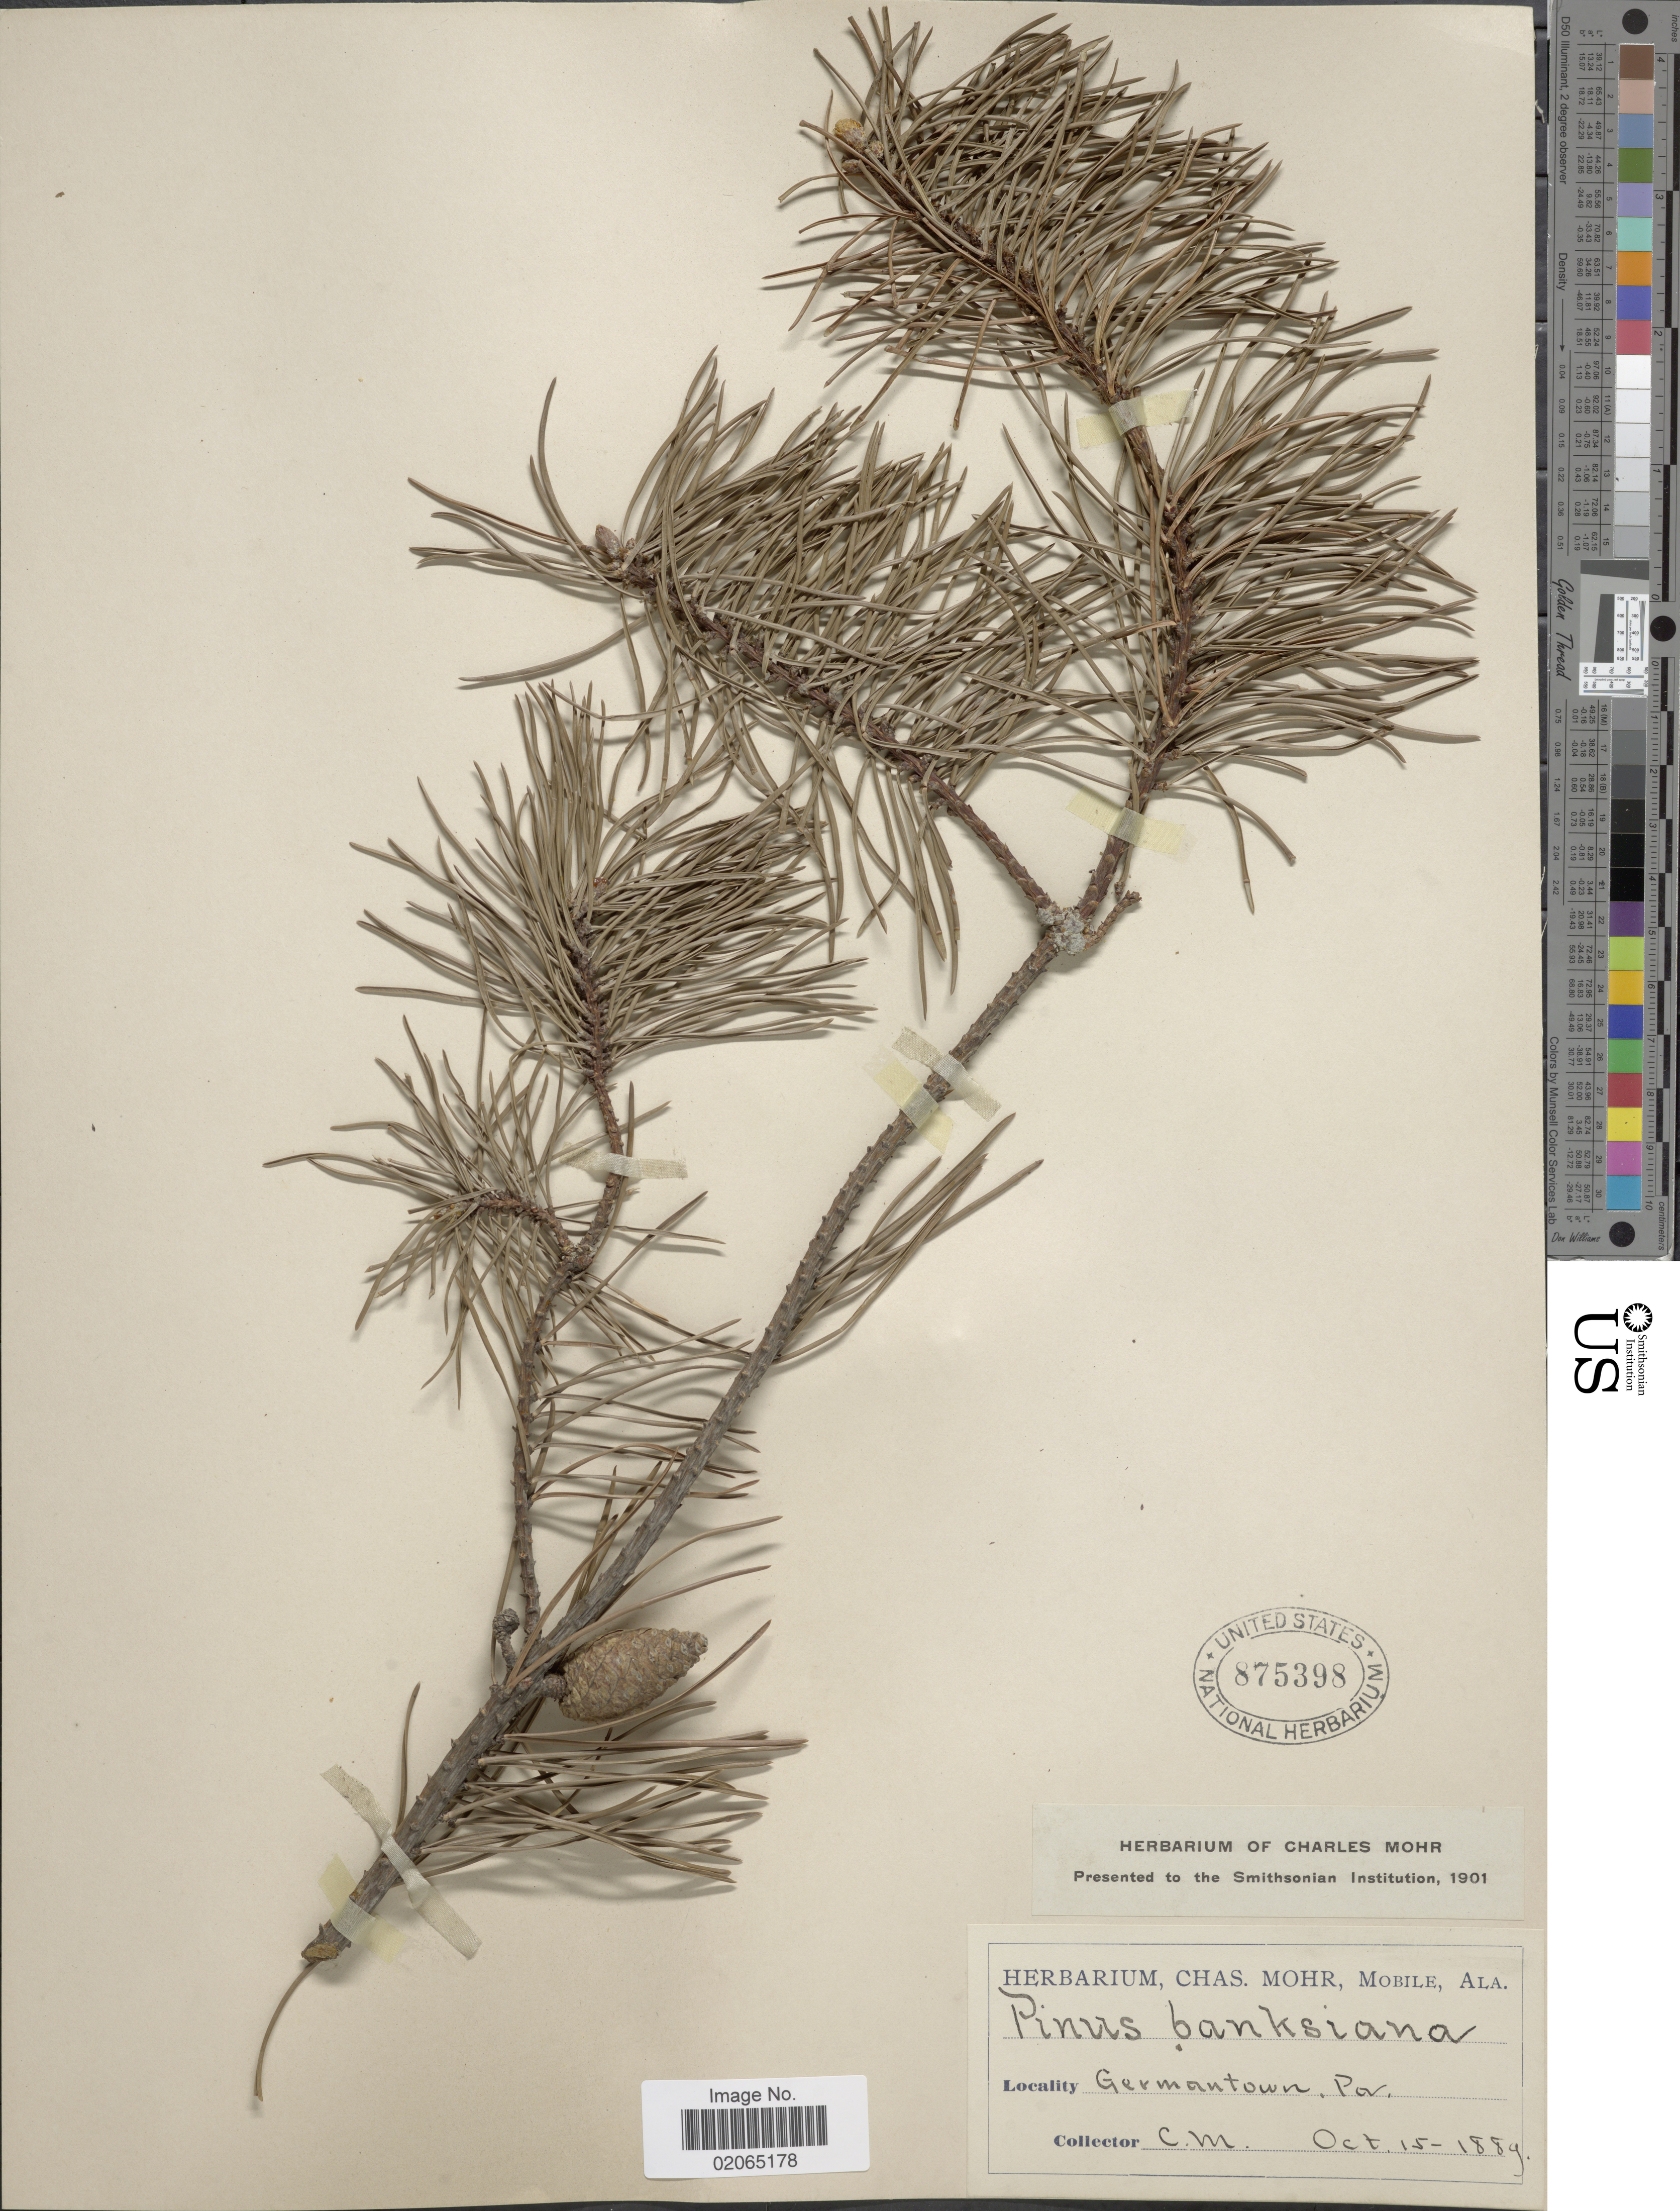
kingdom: Plantae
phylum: Tracheophyta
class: Pinopsida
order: Pinales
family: Pinaceae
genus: Pinus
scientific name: Pinus sp.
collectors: C. T. Mohr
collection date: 1889-10-15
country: United States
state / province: Pennsylvania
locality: Germantown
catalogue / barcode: US 875398